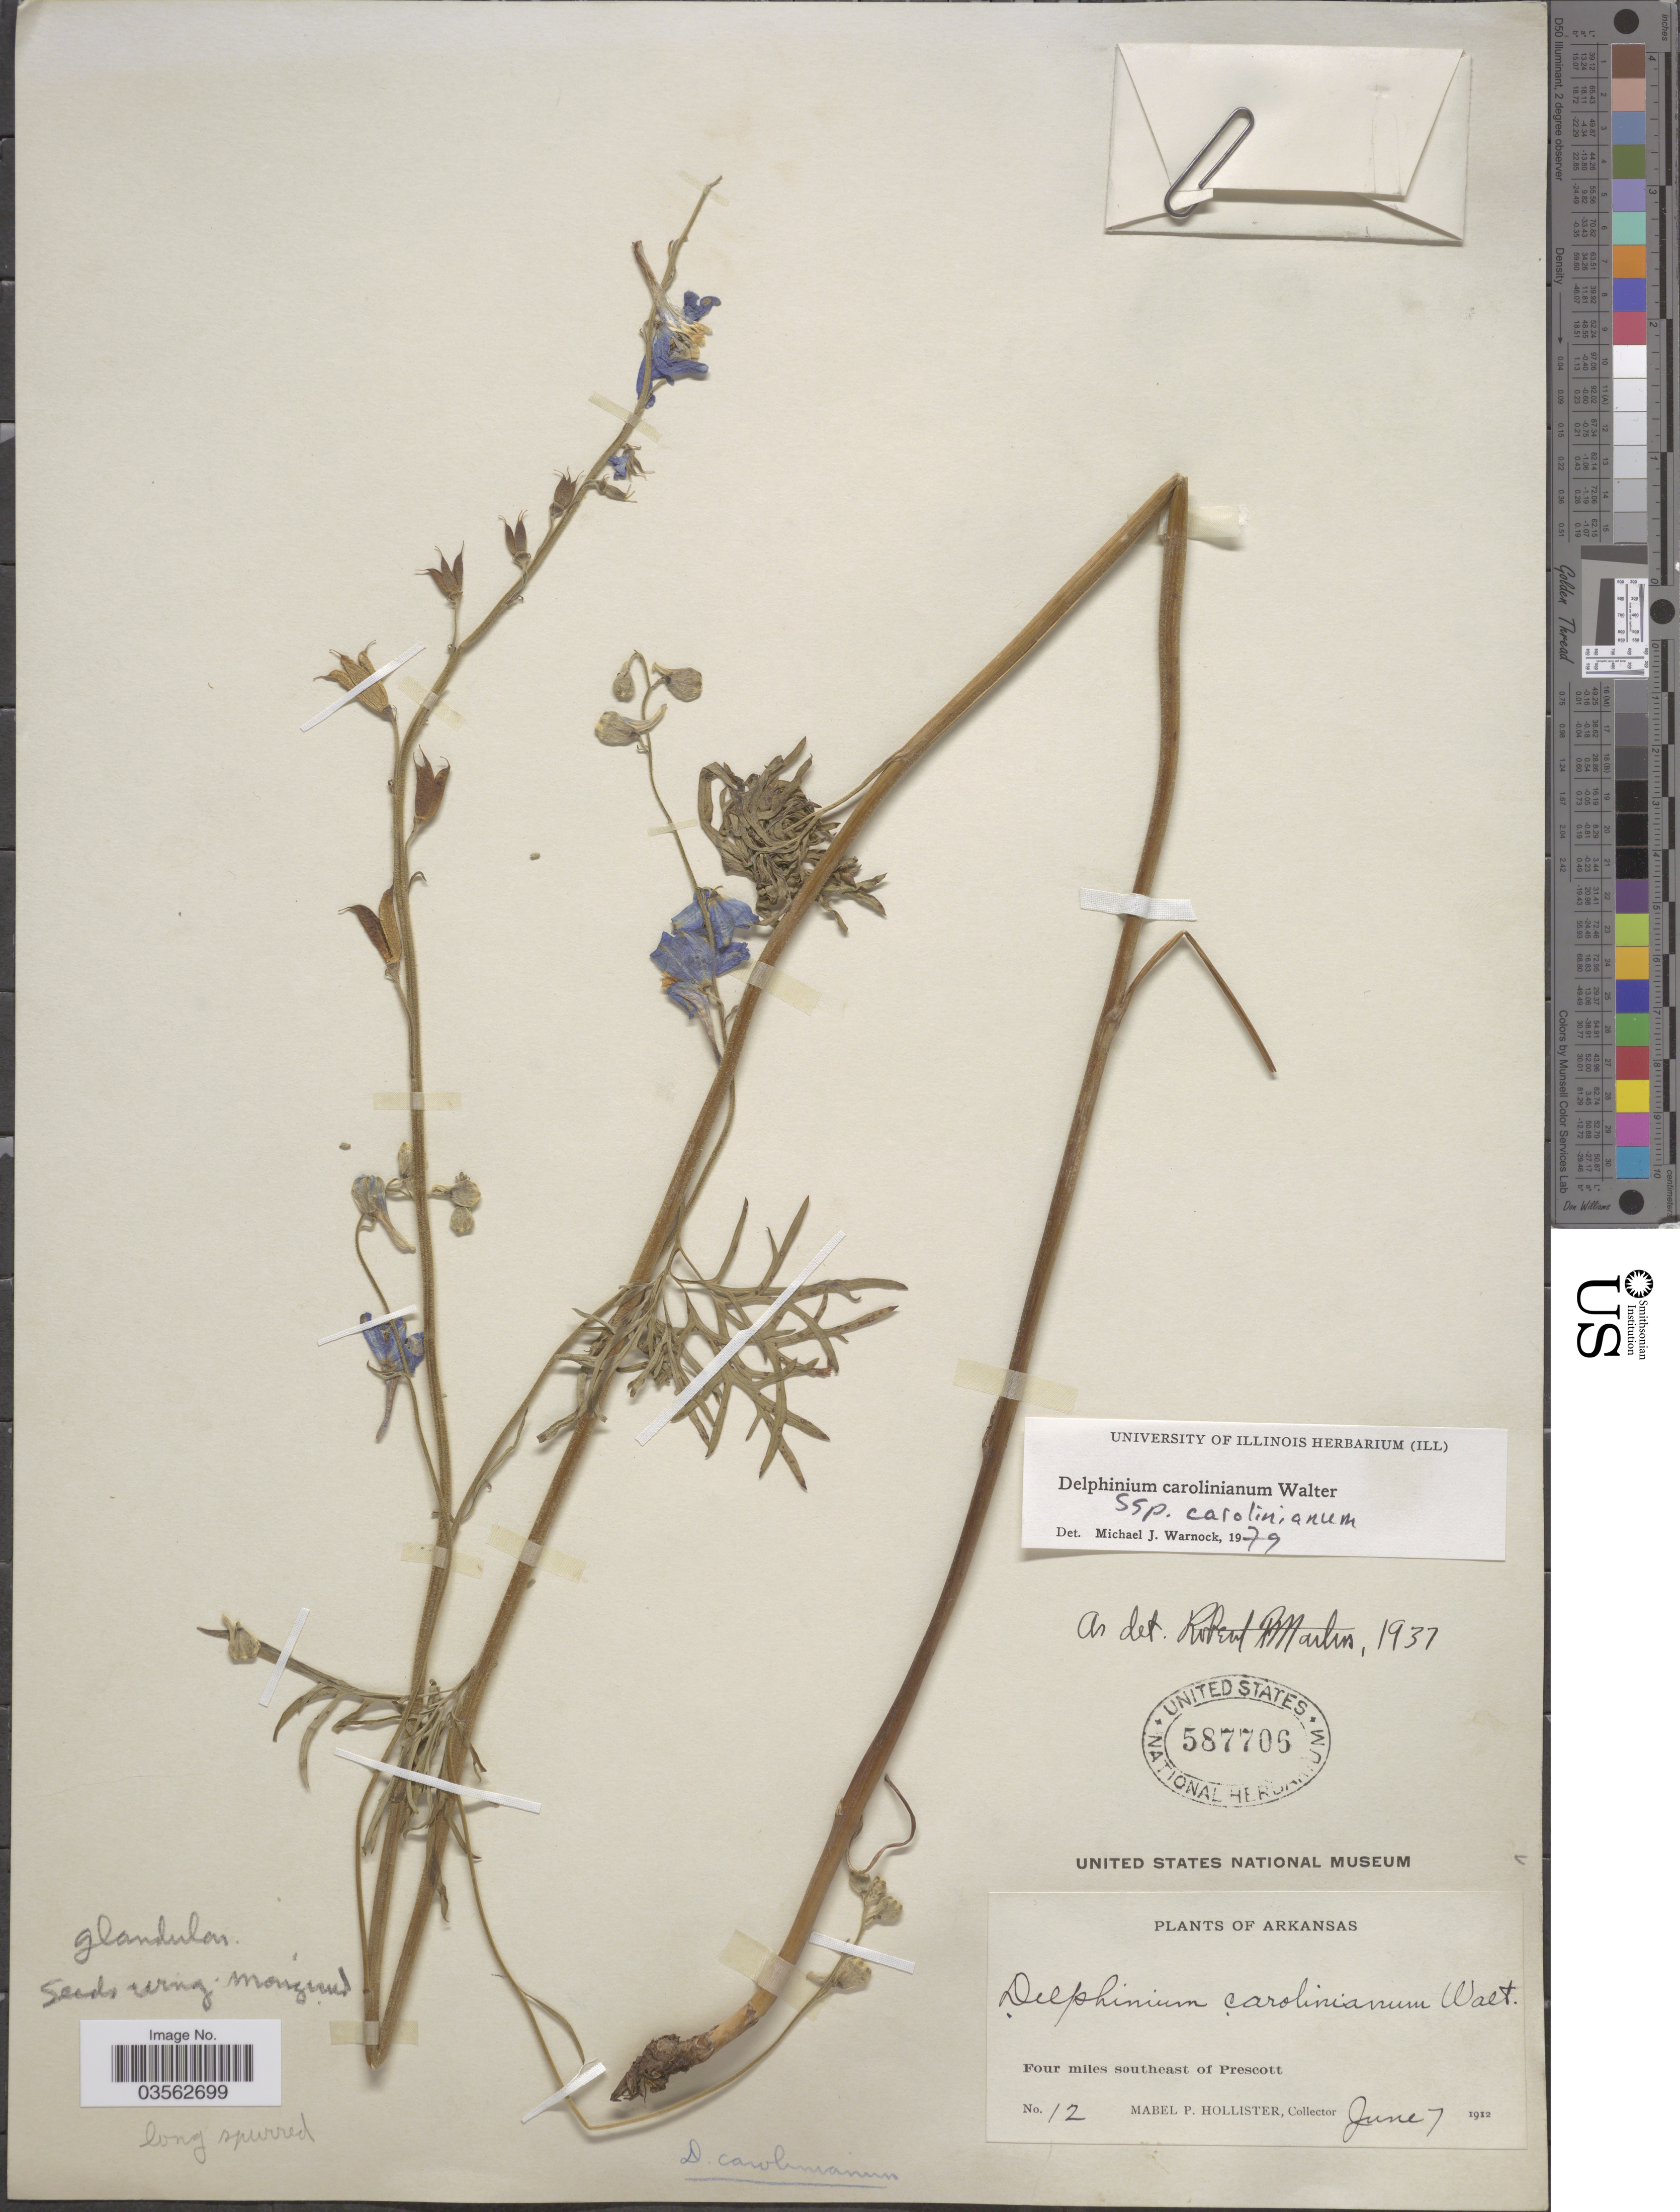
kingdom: Plantae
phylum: Tracheophyta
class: Magnoliopsida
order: Ranunculales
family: Ranunculaceae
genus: Delphinium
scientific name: Delphinium carolinianum subsp. carolinianum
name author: Walter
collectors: M. Hollister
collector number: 12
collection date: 1912-06-07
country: United States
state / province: Arkansas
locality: Four miles southeast of Prescott.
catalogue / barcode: US 587706